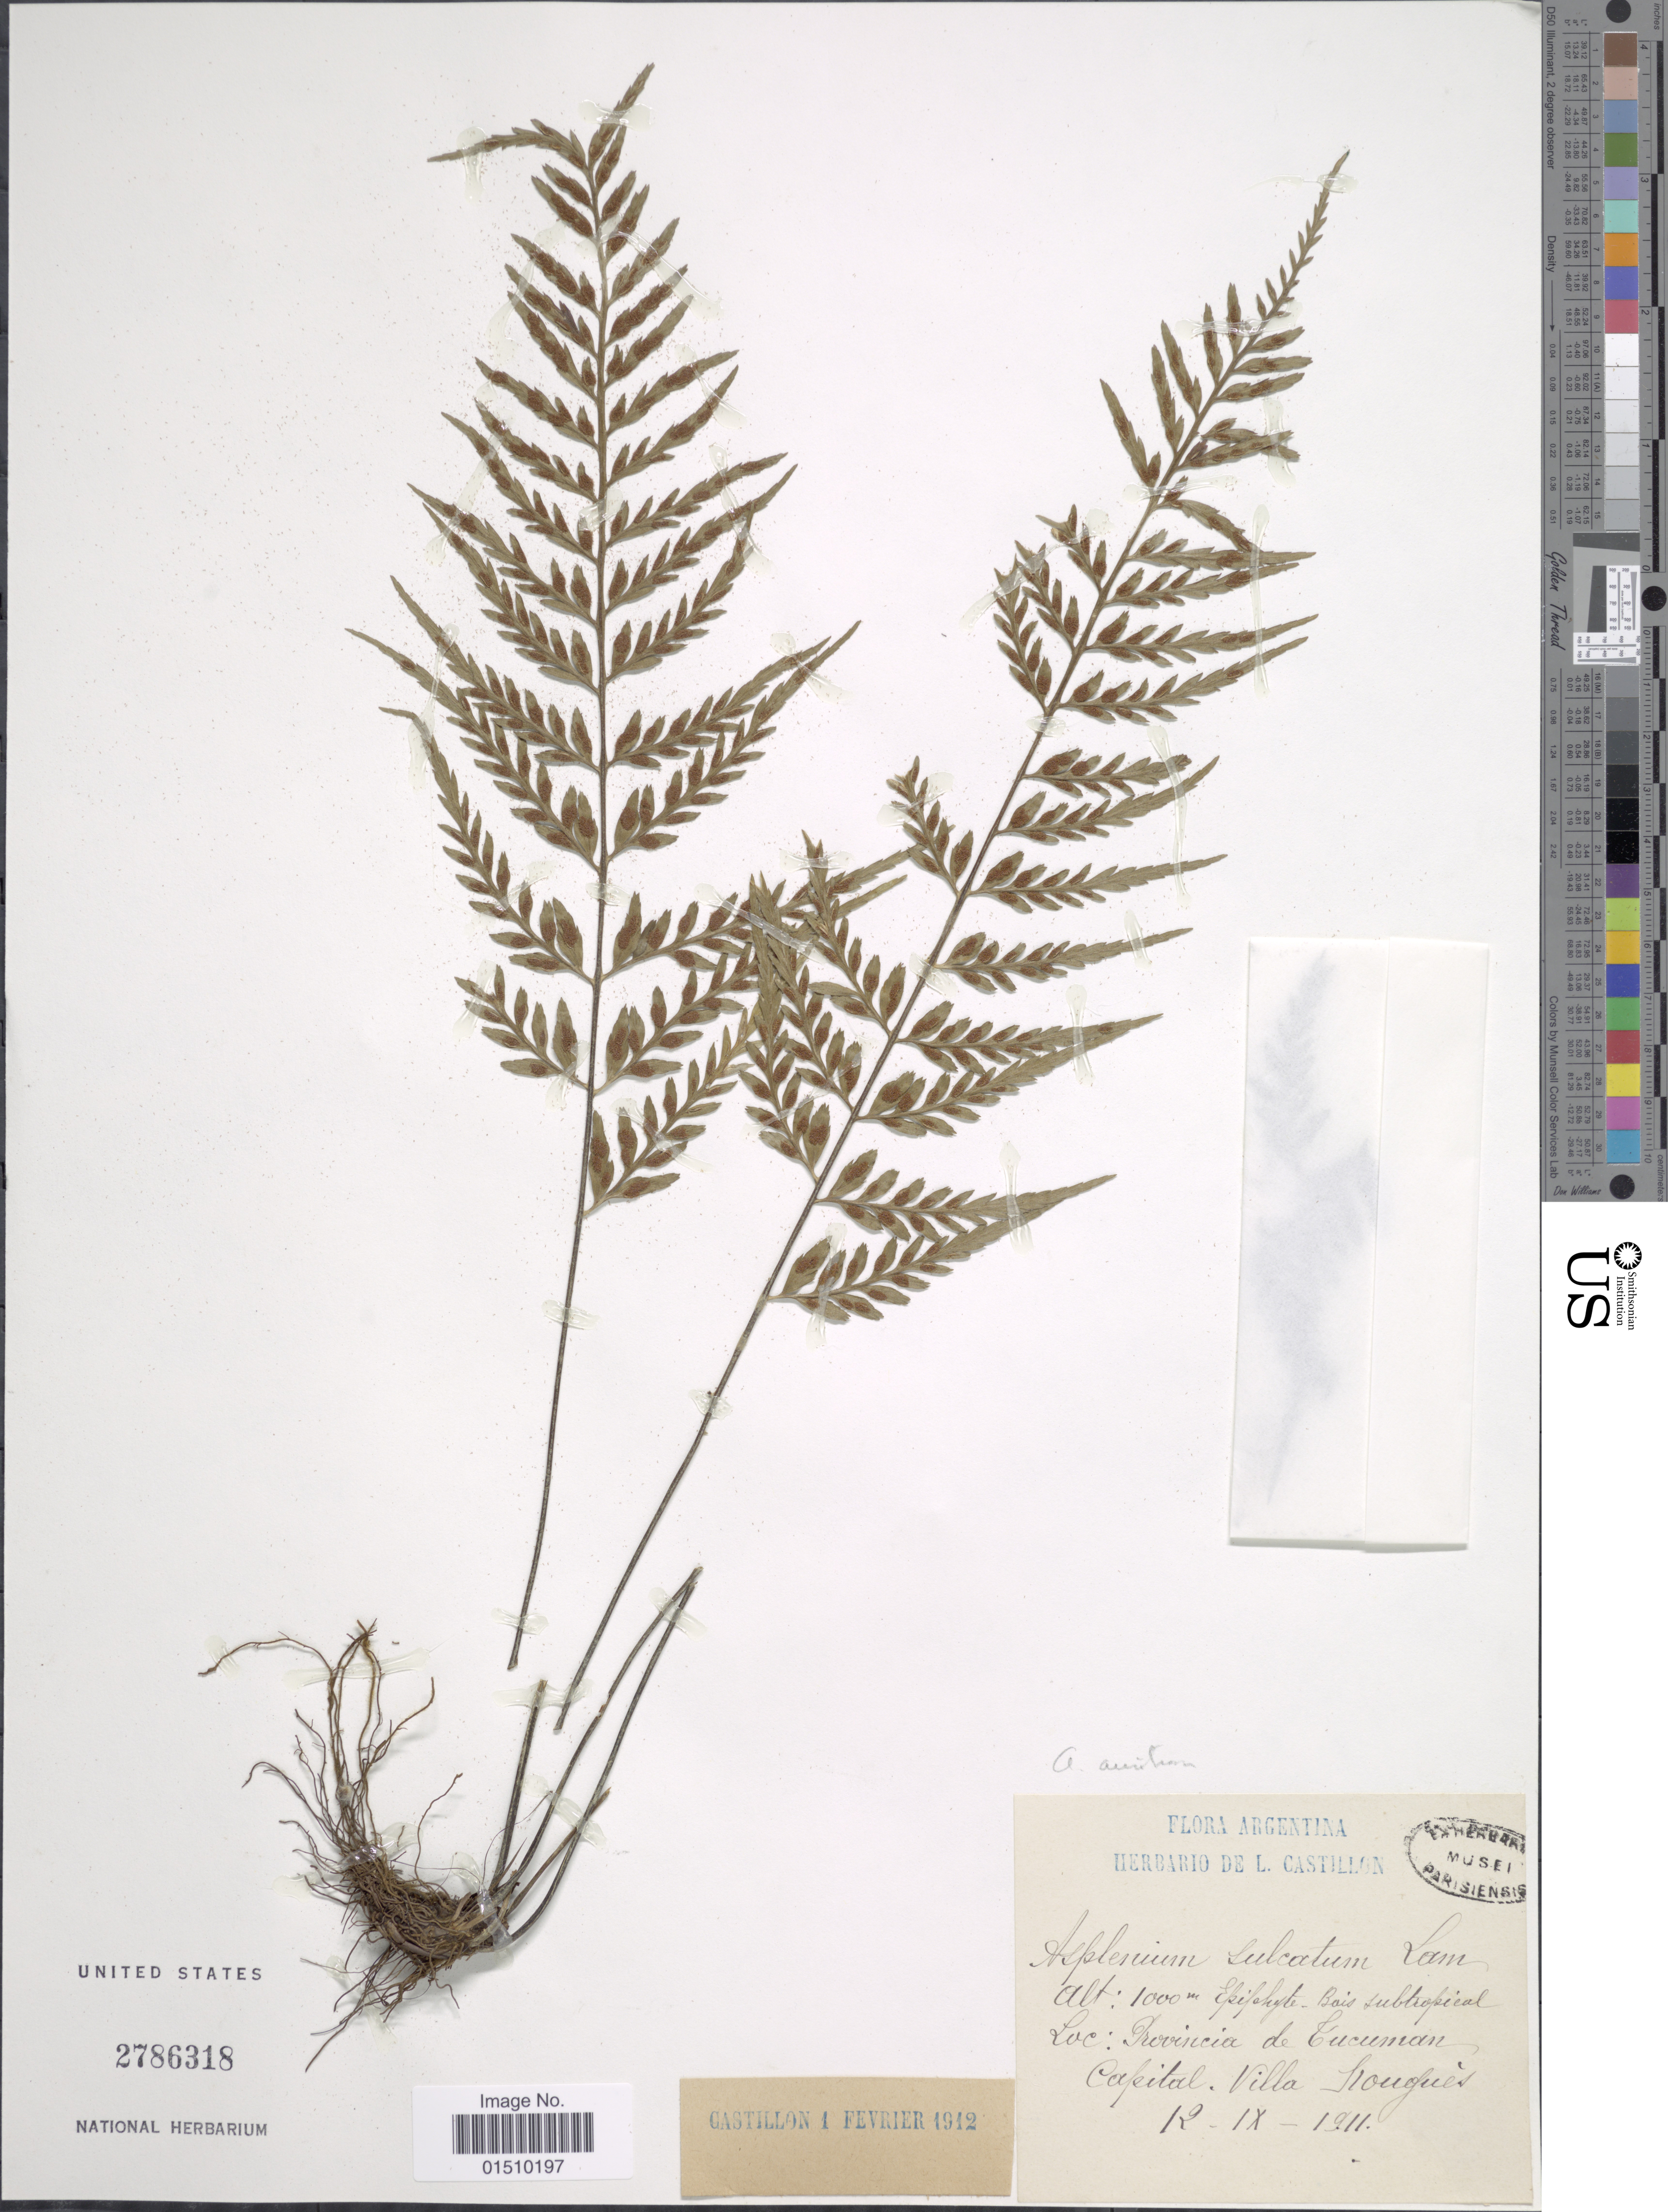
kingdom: Plantae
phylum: Tracheophyta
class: Polypodiopsida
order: Polypodiales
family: Aspleniaceae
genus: Asplenium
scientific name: Asplenium auritum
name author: Sw.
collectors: ex herb. de L. Castillon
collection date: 1911-09-12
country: Argentina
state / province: Tucuman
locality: Argentina, Capital. Villa Dougues.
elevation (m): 1000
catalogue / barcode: US 2786318